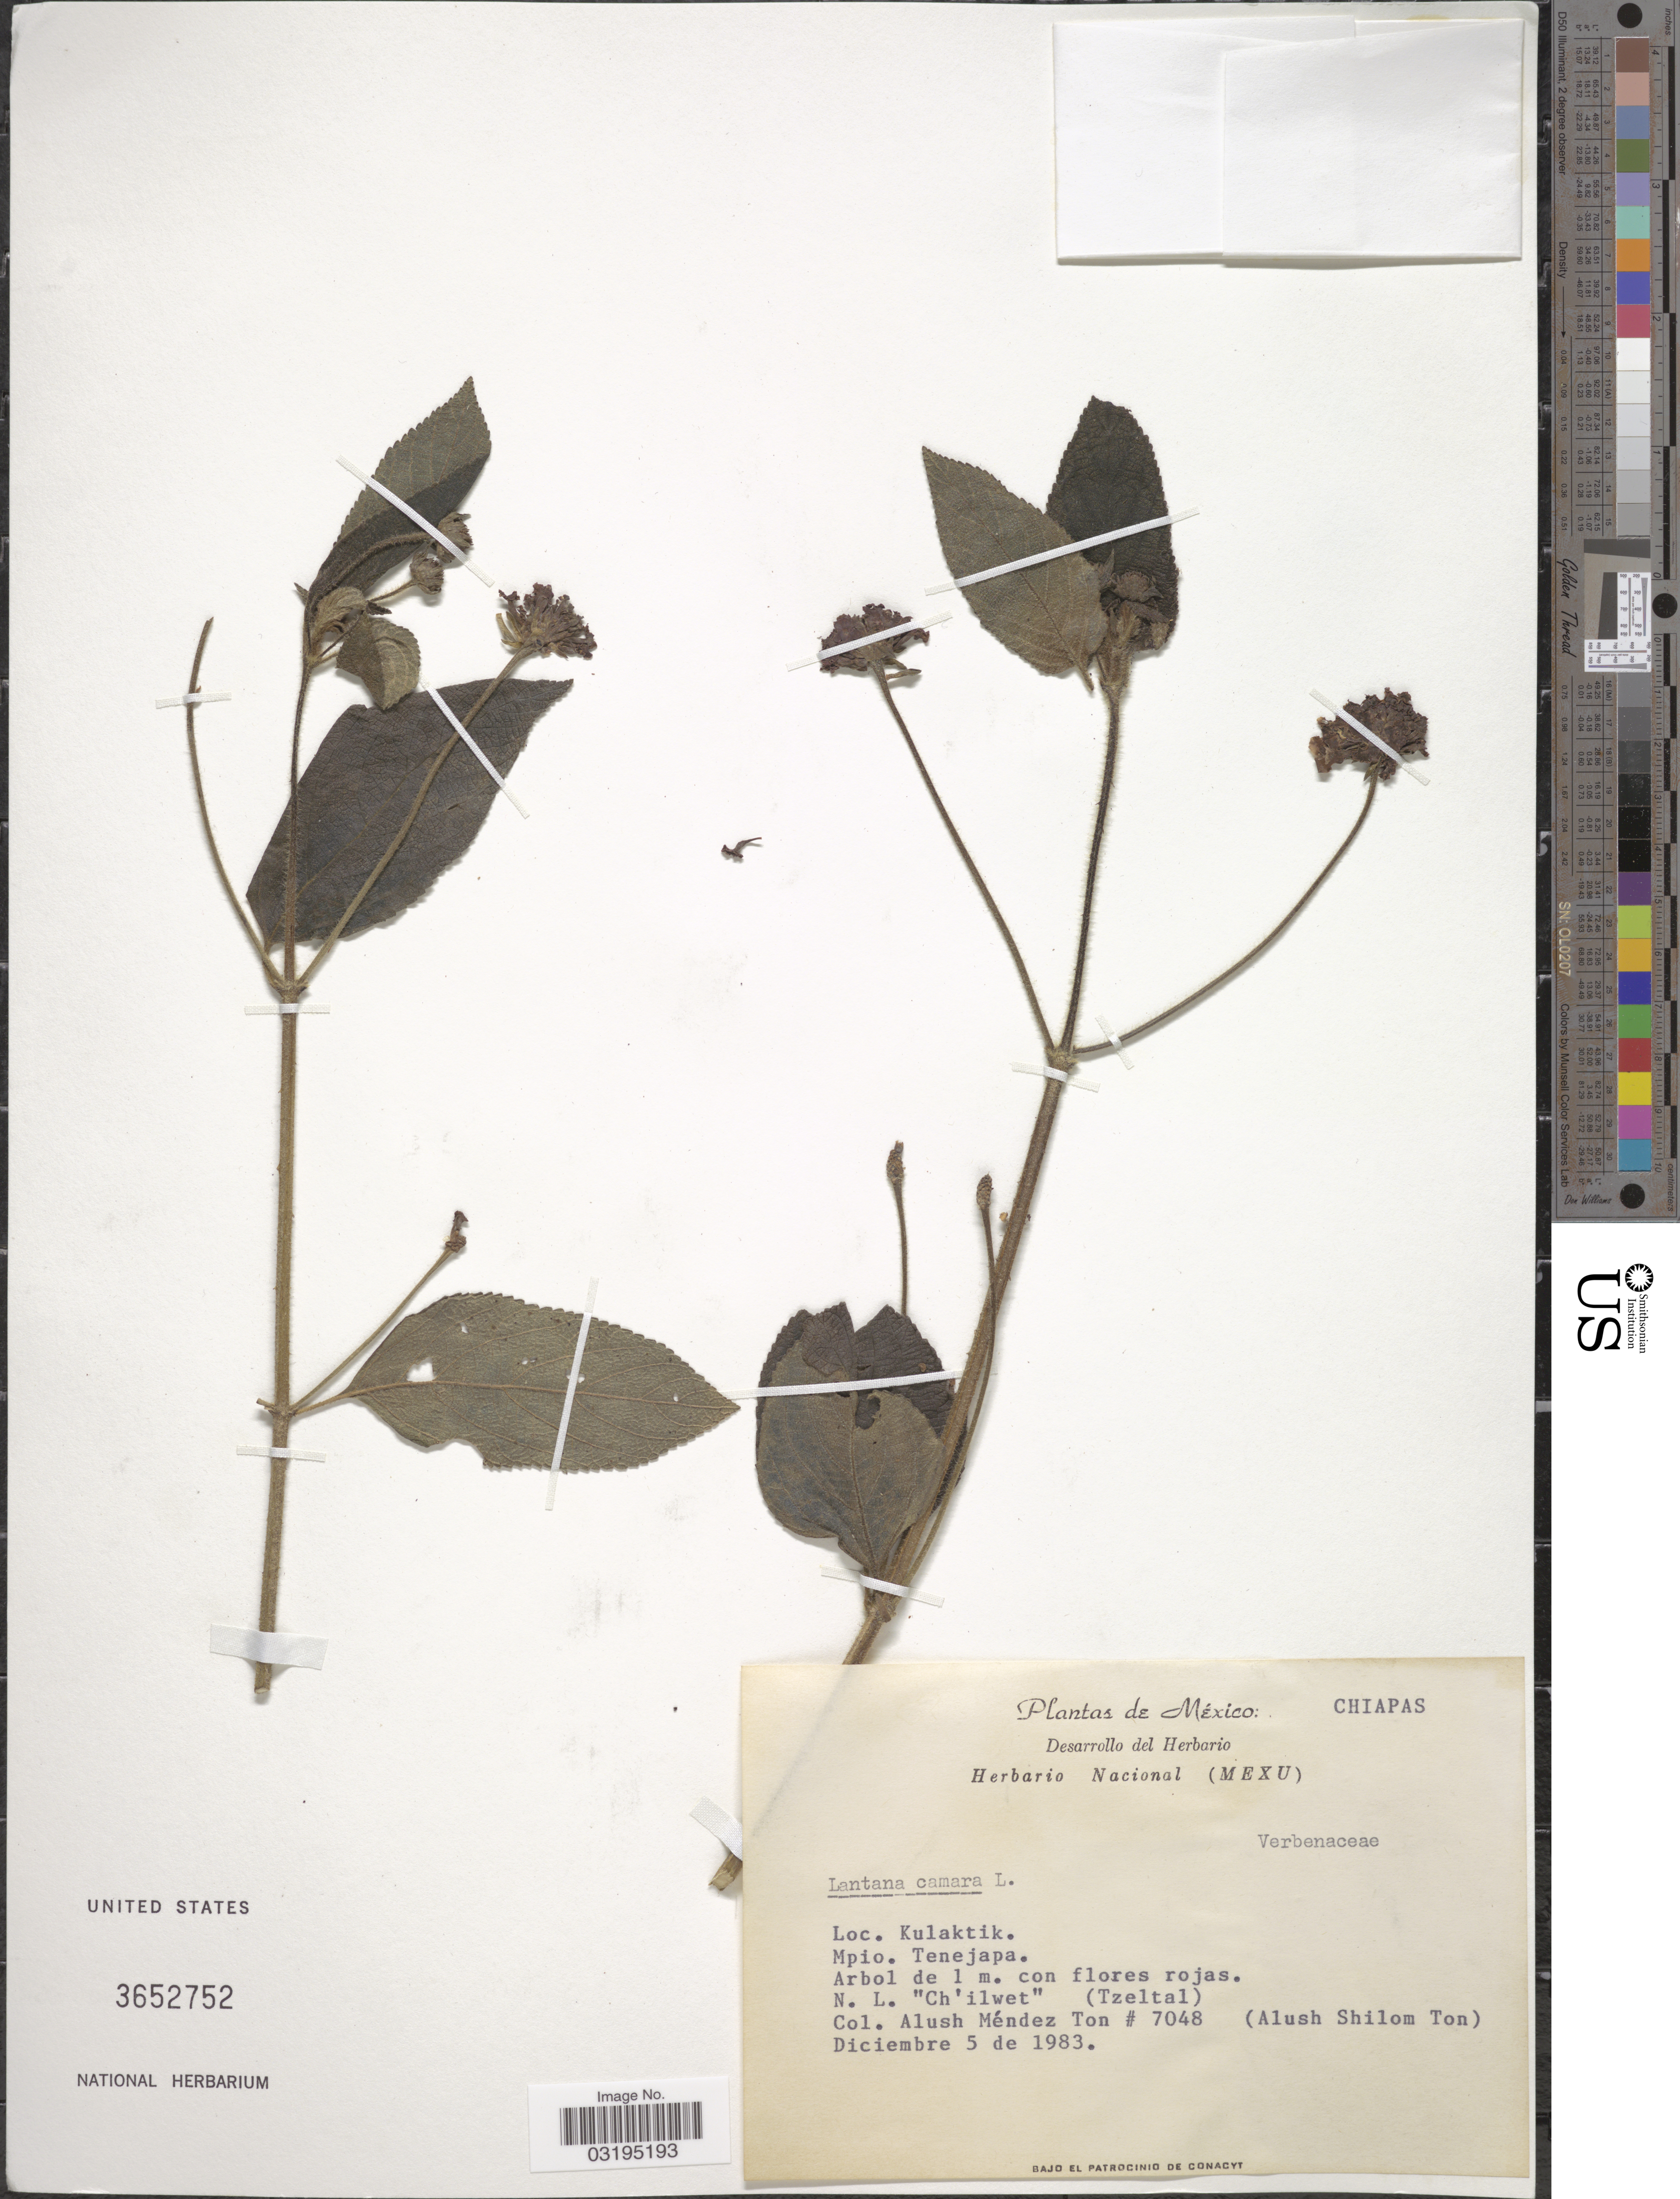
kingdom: Plantae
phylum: Tracheophyta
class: Magnoliopsida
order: Lamiales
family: Verbenaceae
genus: Lantana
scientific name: Lantana camara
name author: L.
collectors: A. Méndez Ton & A. S. Ton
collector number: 7048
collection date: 1983-12-05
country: Mexico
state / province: Chiapas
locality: Kulaktik. Mpio. Tenejapa.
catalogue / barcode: US 3652752